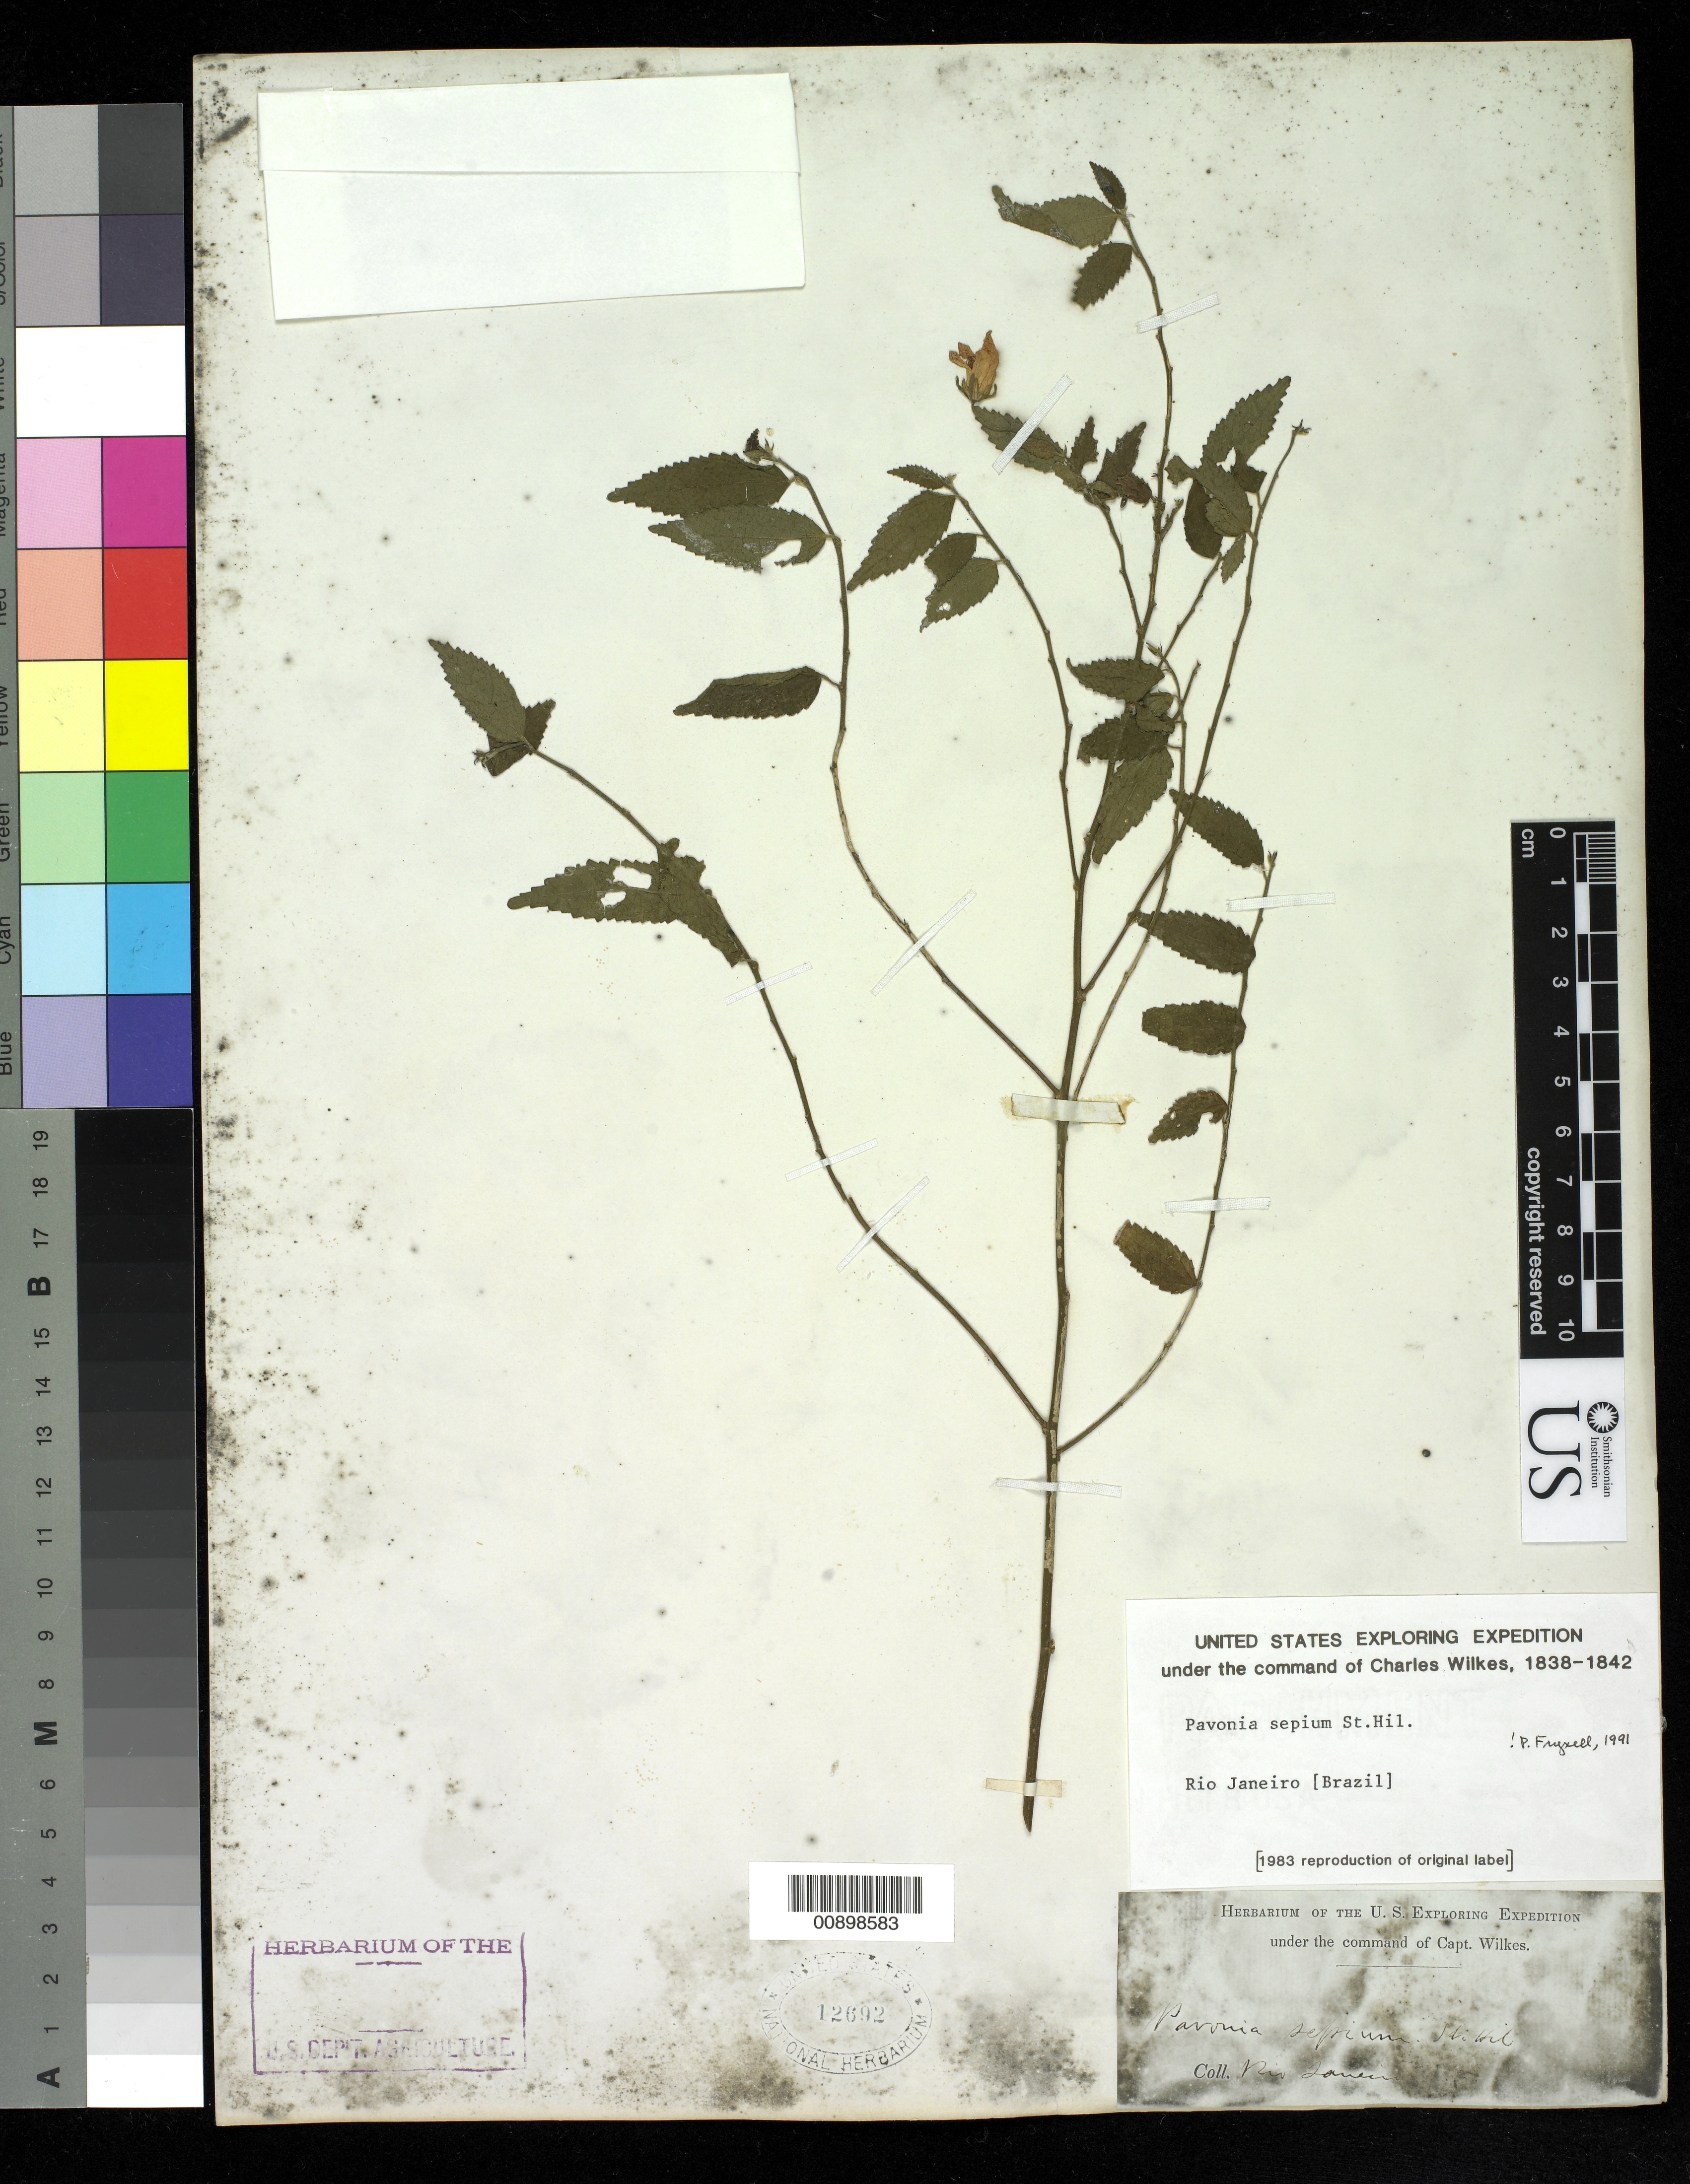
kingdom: Plantae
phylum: Tracheophyta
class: Magnoliopsida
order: Malvales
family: Malvaceae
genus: Pavonia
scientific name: Pavonia sepium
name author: A. St.-Hil.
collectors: Wilkes Explor. Exped.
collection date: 1838/1842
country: Brazil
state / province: Rio de Janeiro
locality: Rio Janeiro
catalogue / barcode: US 12692